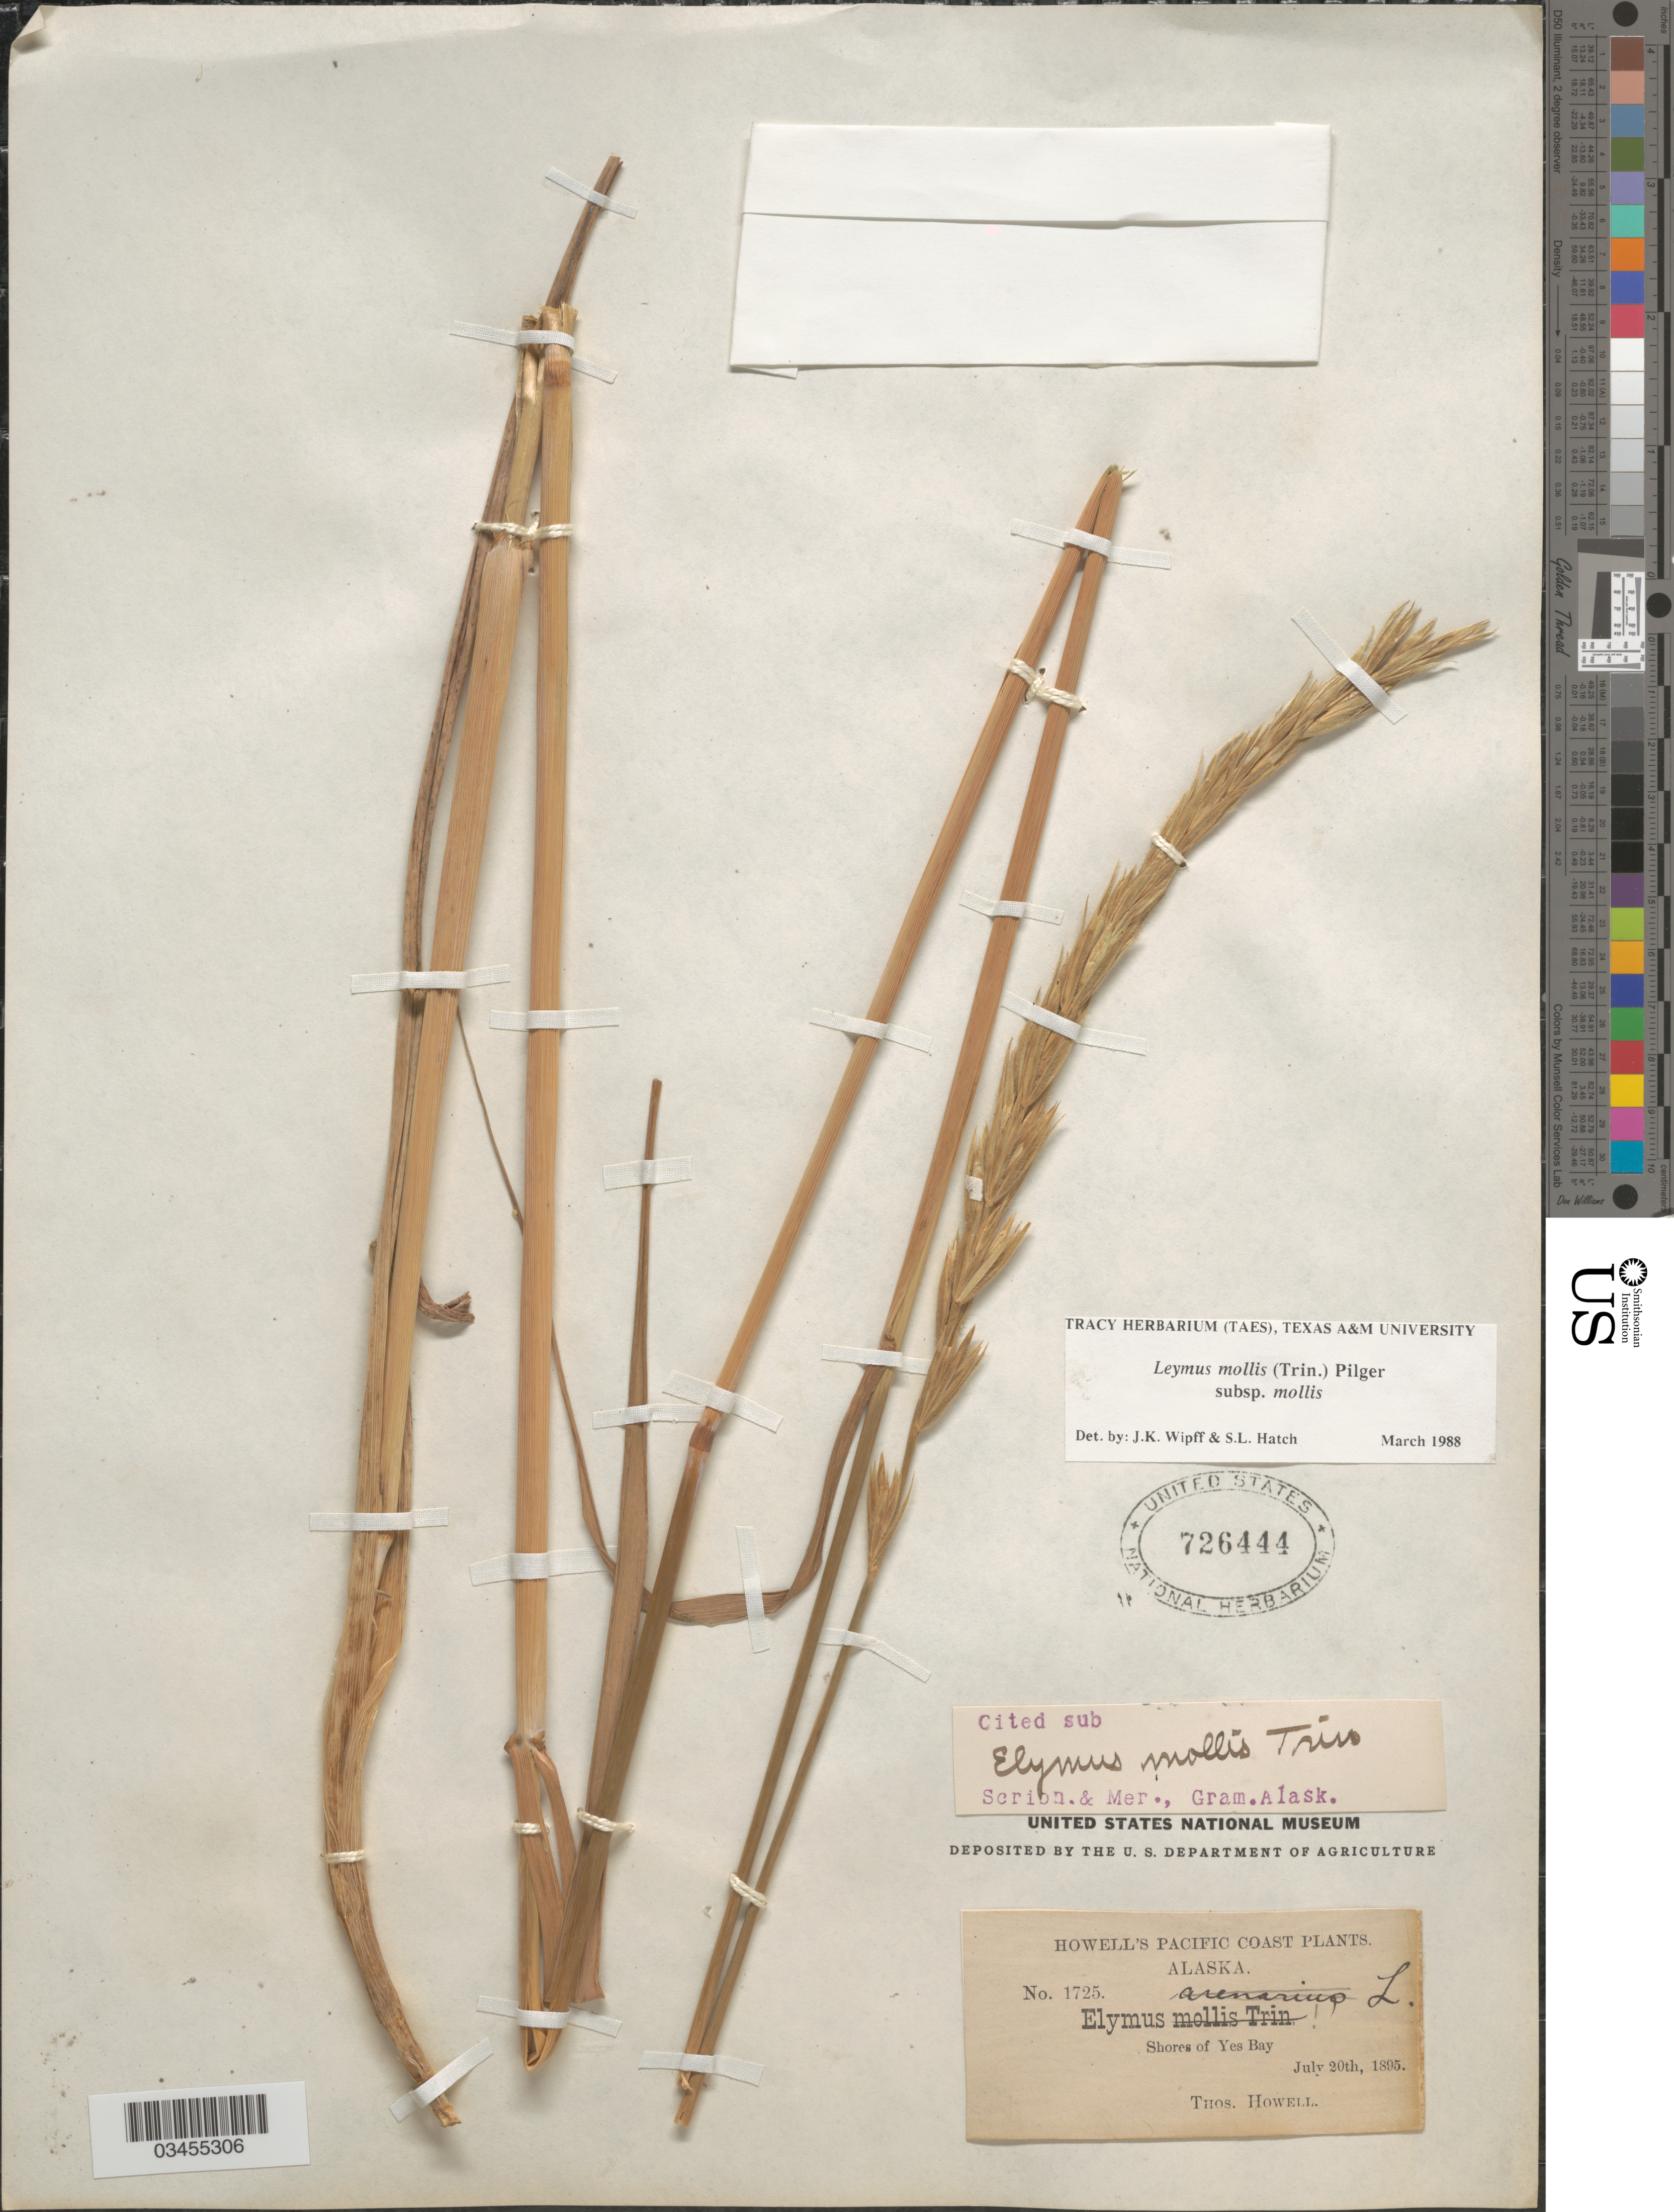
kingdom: Plantae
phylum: Tracheophyta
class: Liliopsida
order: Poales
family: Poaceae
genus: Leymus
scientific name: Leymus mollis subsp. mollis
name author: (Trin.) Pilg.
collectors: T. Howell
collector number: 1725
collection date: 1895-07-20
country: United States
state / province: Alaska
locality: Pacific Coast. Shores of Yes Bay.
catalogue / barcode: US 726444